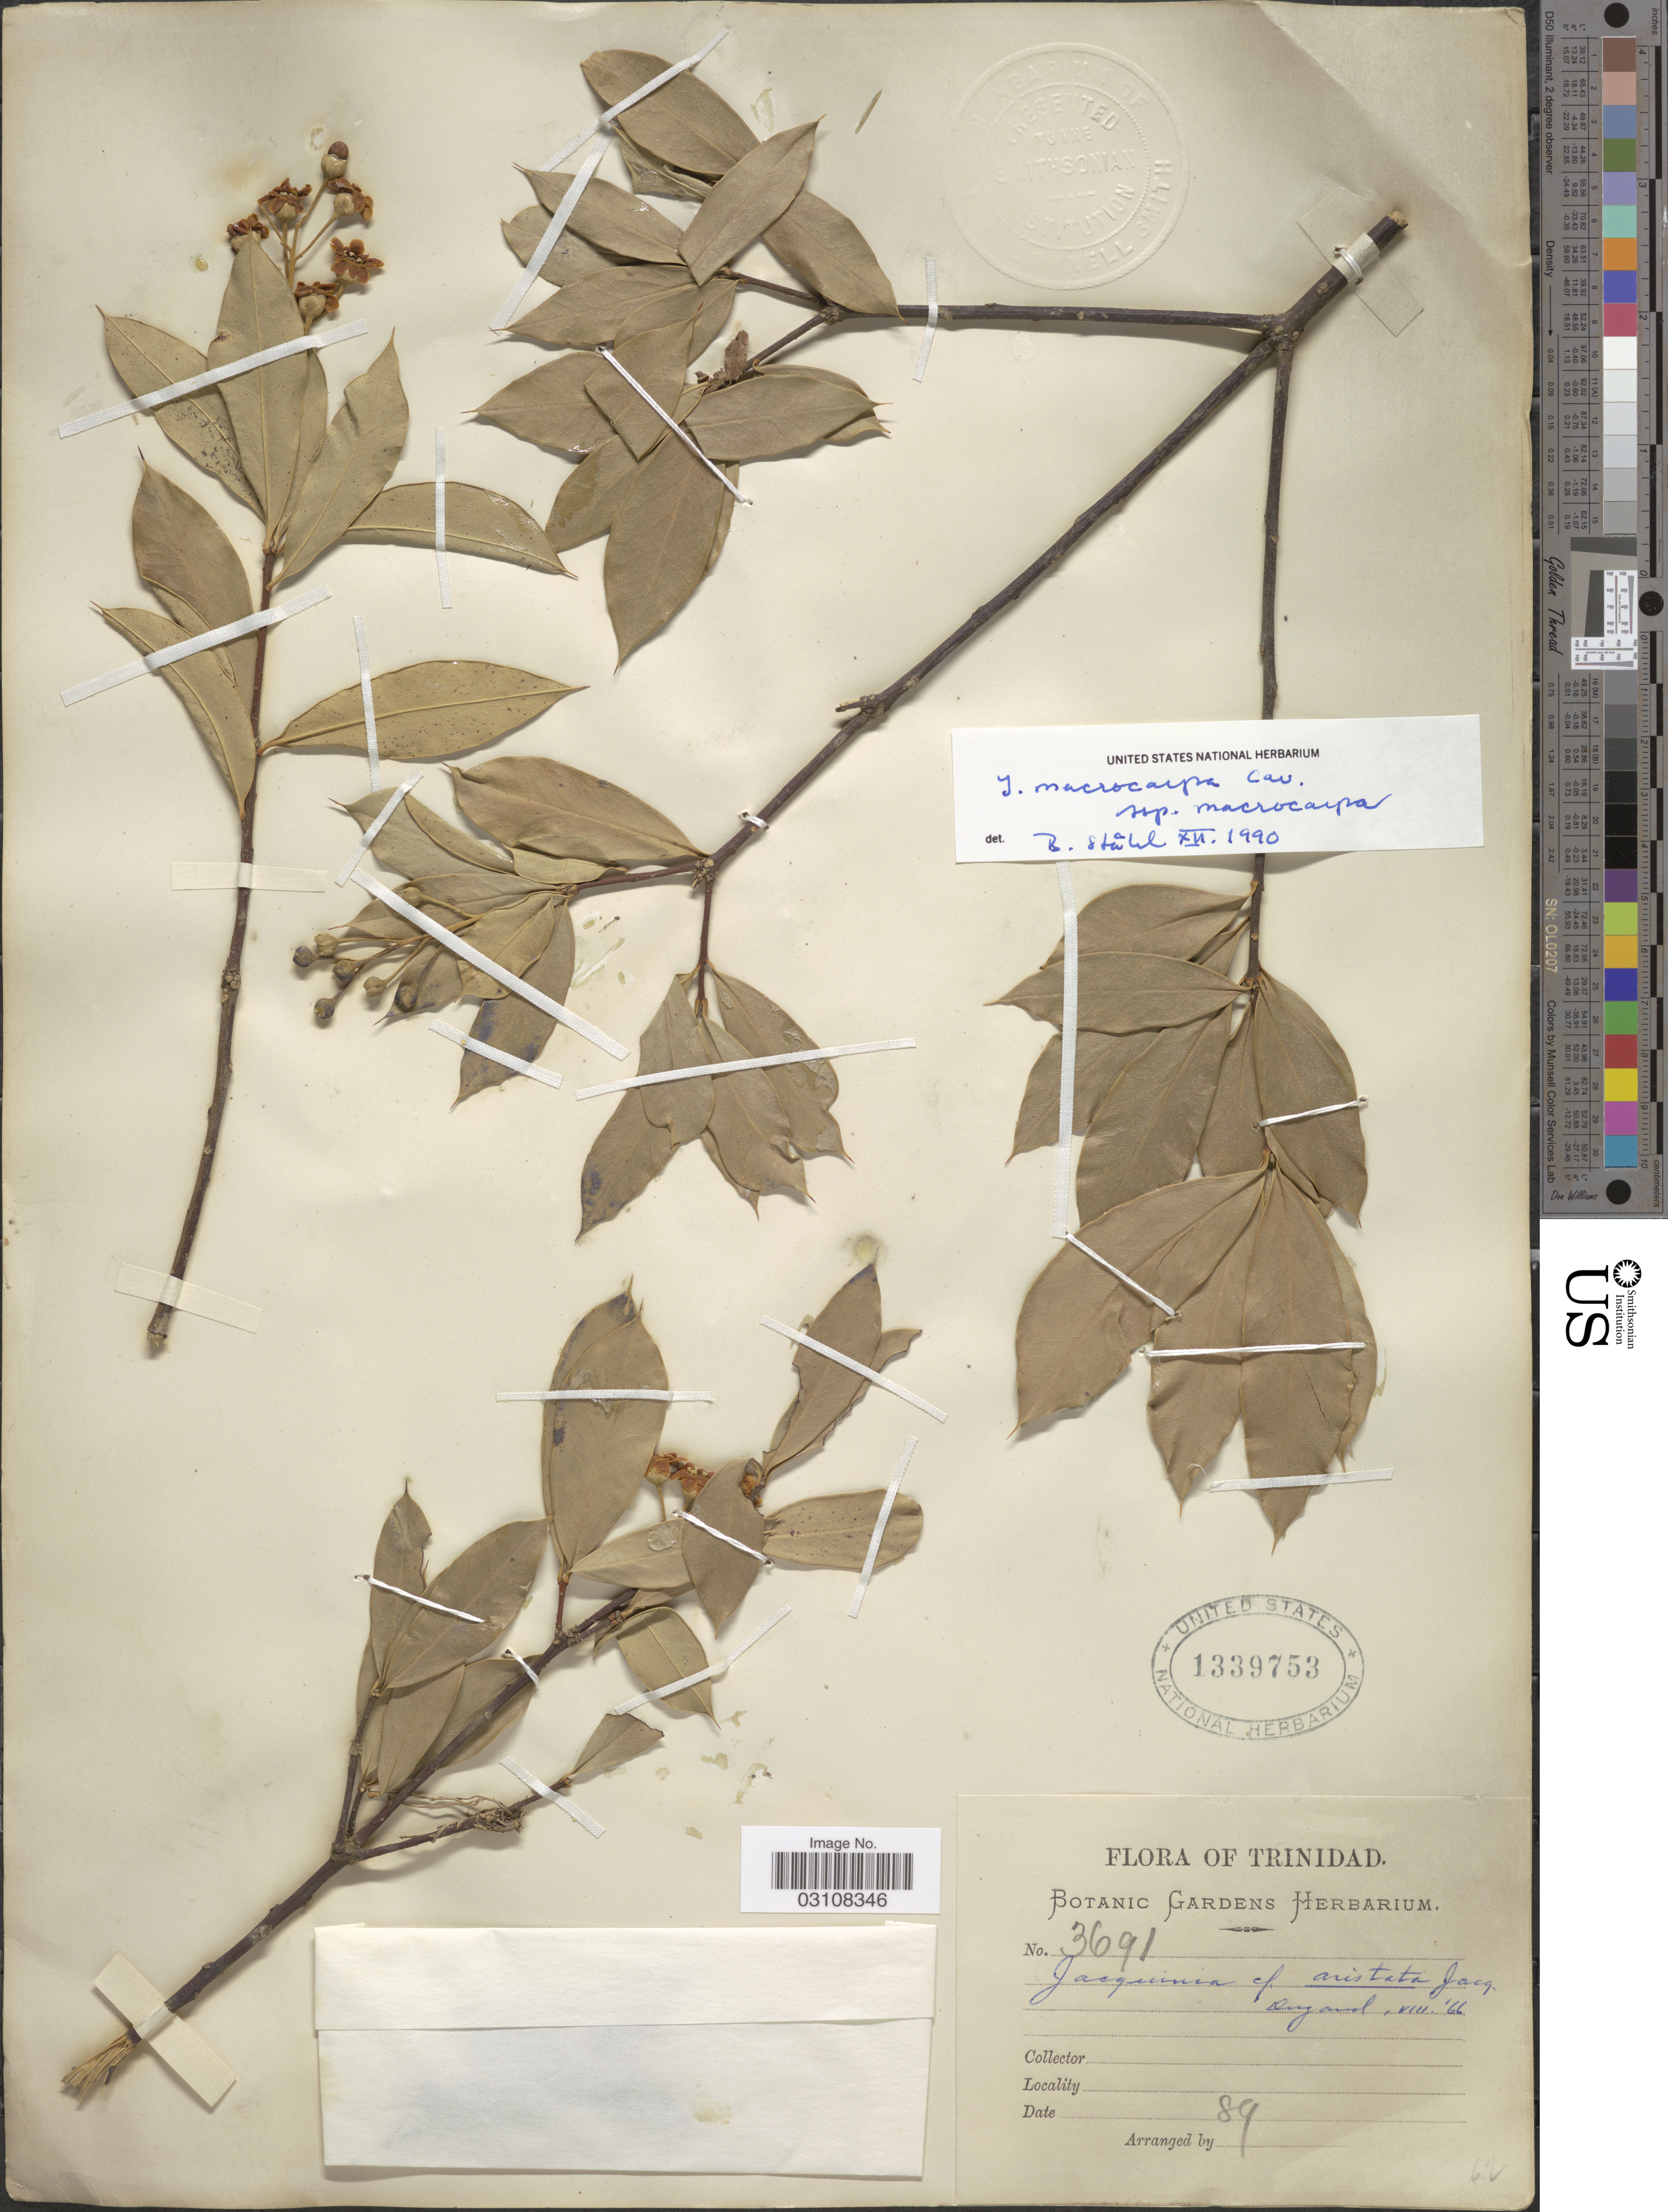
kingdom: Plantae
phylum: Tracheophyta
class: Magnoliopsida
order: Ericales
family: Primulaceae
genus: Bonellia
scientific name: Bonellia macrocarpa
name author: (Cav.) B. Ståhl & Källersjö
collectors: ex herb. Botanic Gardens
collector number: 3691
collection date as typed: Transcribed d/m/y: //89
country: Trinidad and Tobago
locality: Trinidad.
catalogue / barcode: US 1339753